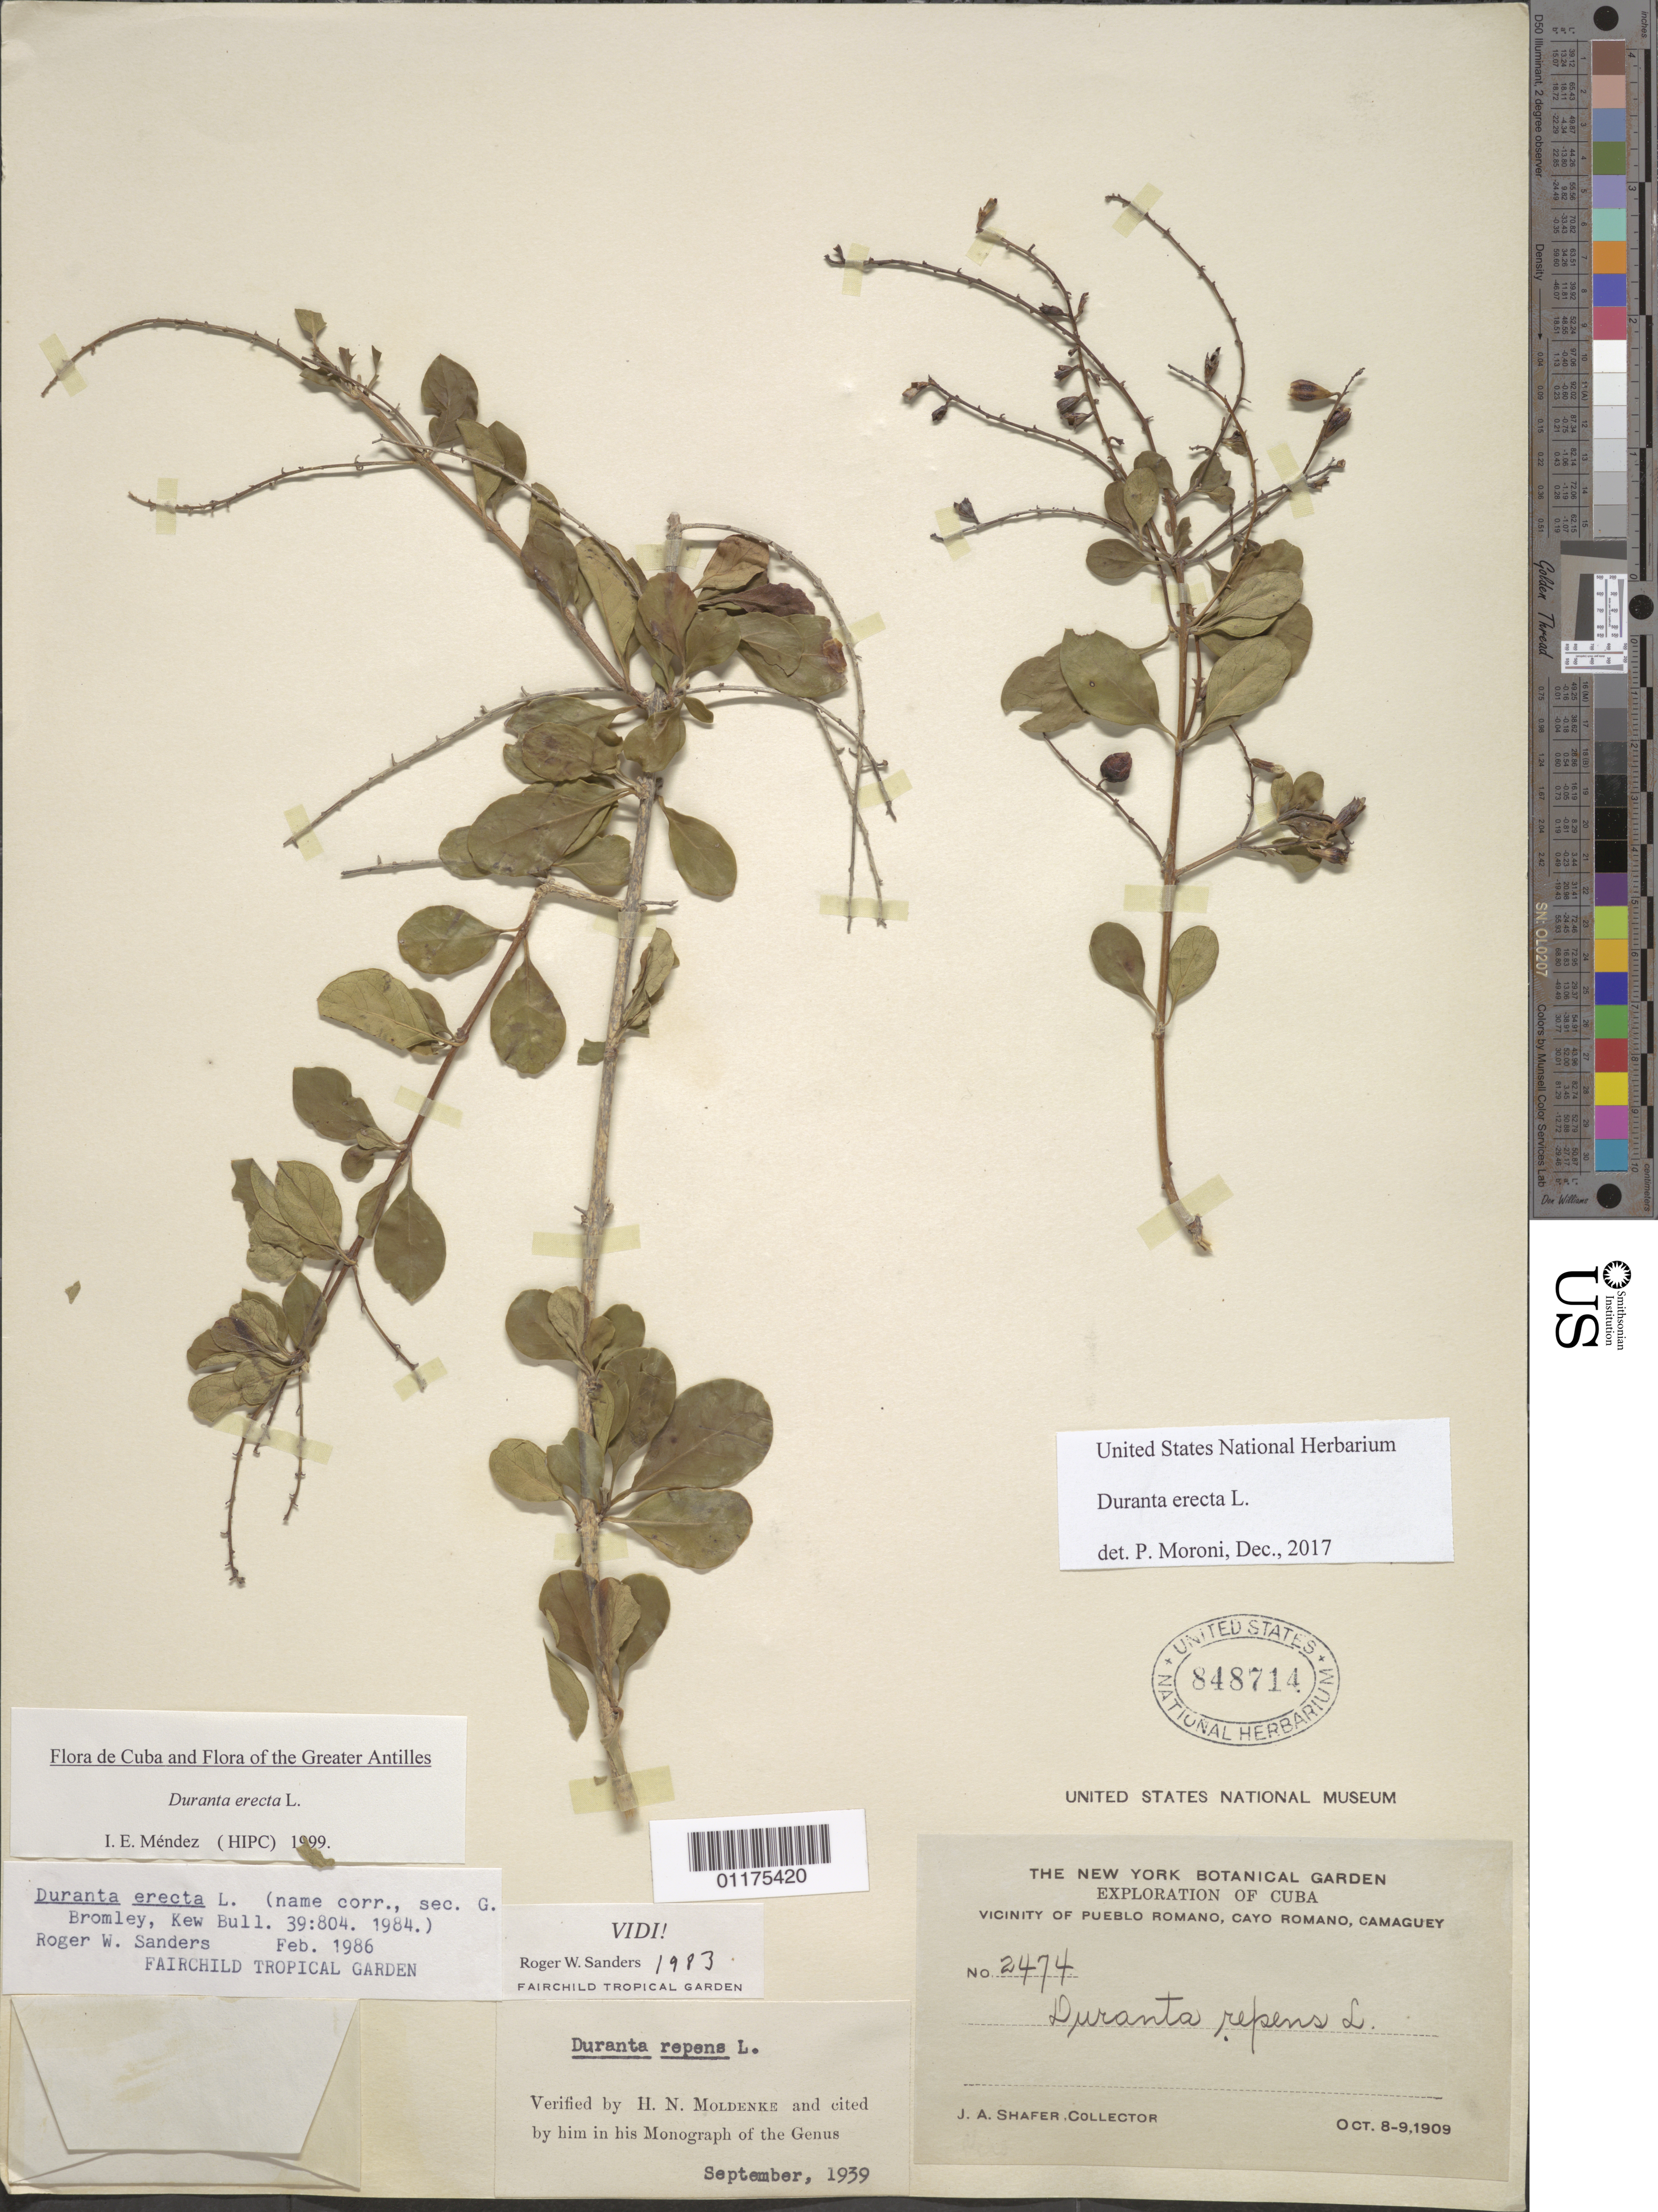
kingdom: Plantae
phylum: Tracheophyta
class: Magnoliopsida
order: Lamiales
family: Verbenaceae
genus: Duranta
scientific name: Duranta erecta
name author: L.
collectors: J. A. Shafer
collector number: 2474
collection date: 1909-10-08/1909-10-09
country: Cuba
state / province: Camagüey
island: Cuba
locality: Vicinity of Pueblo Romano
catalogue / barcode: US 848714